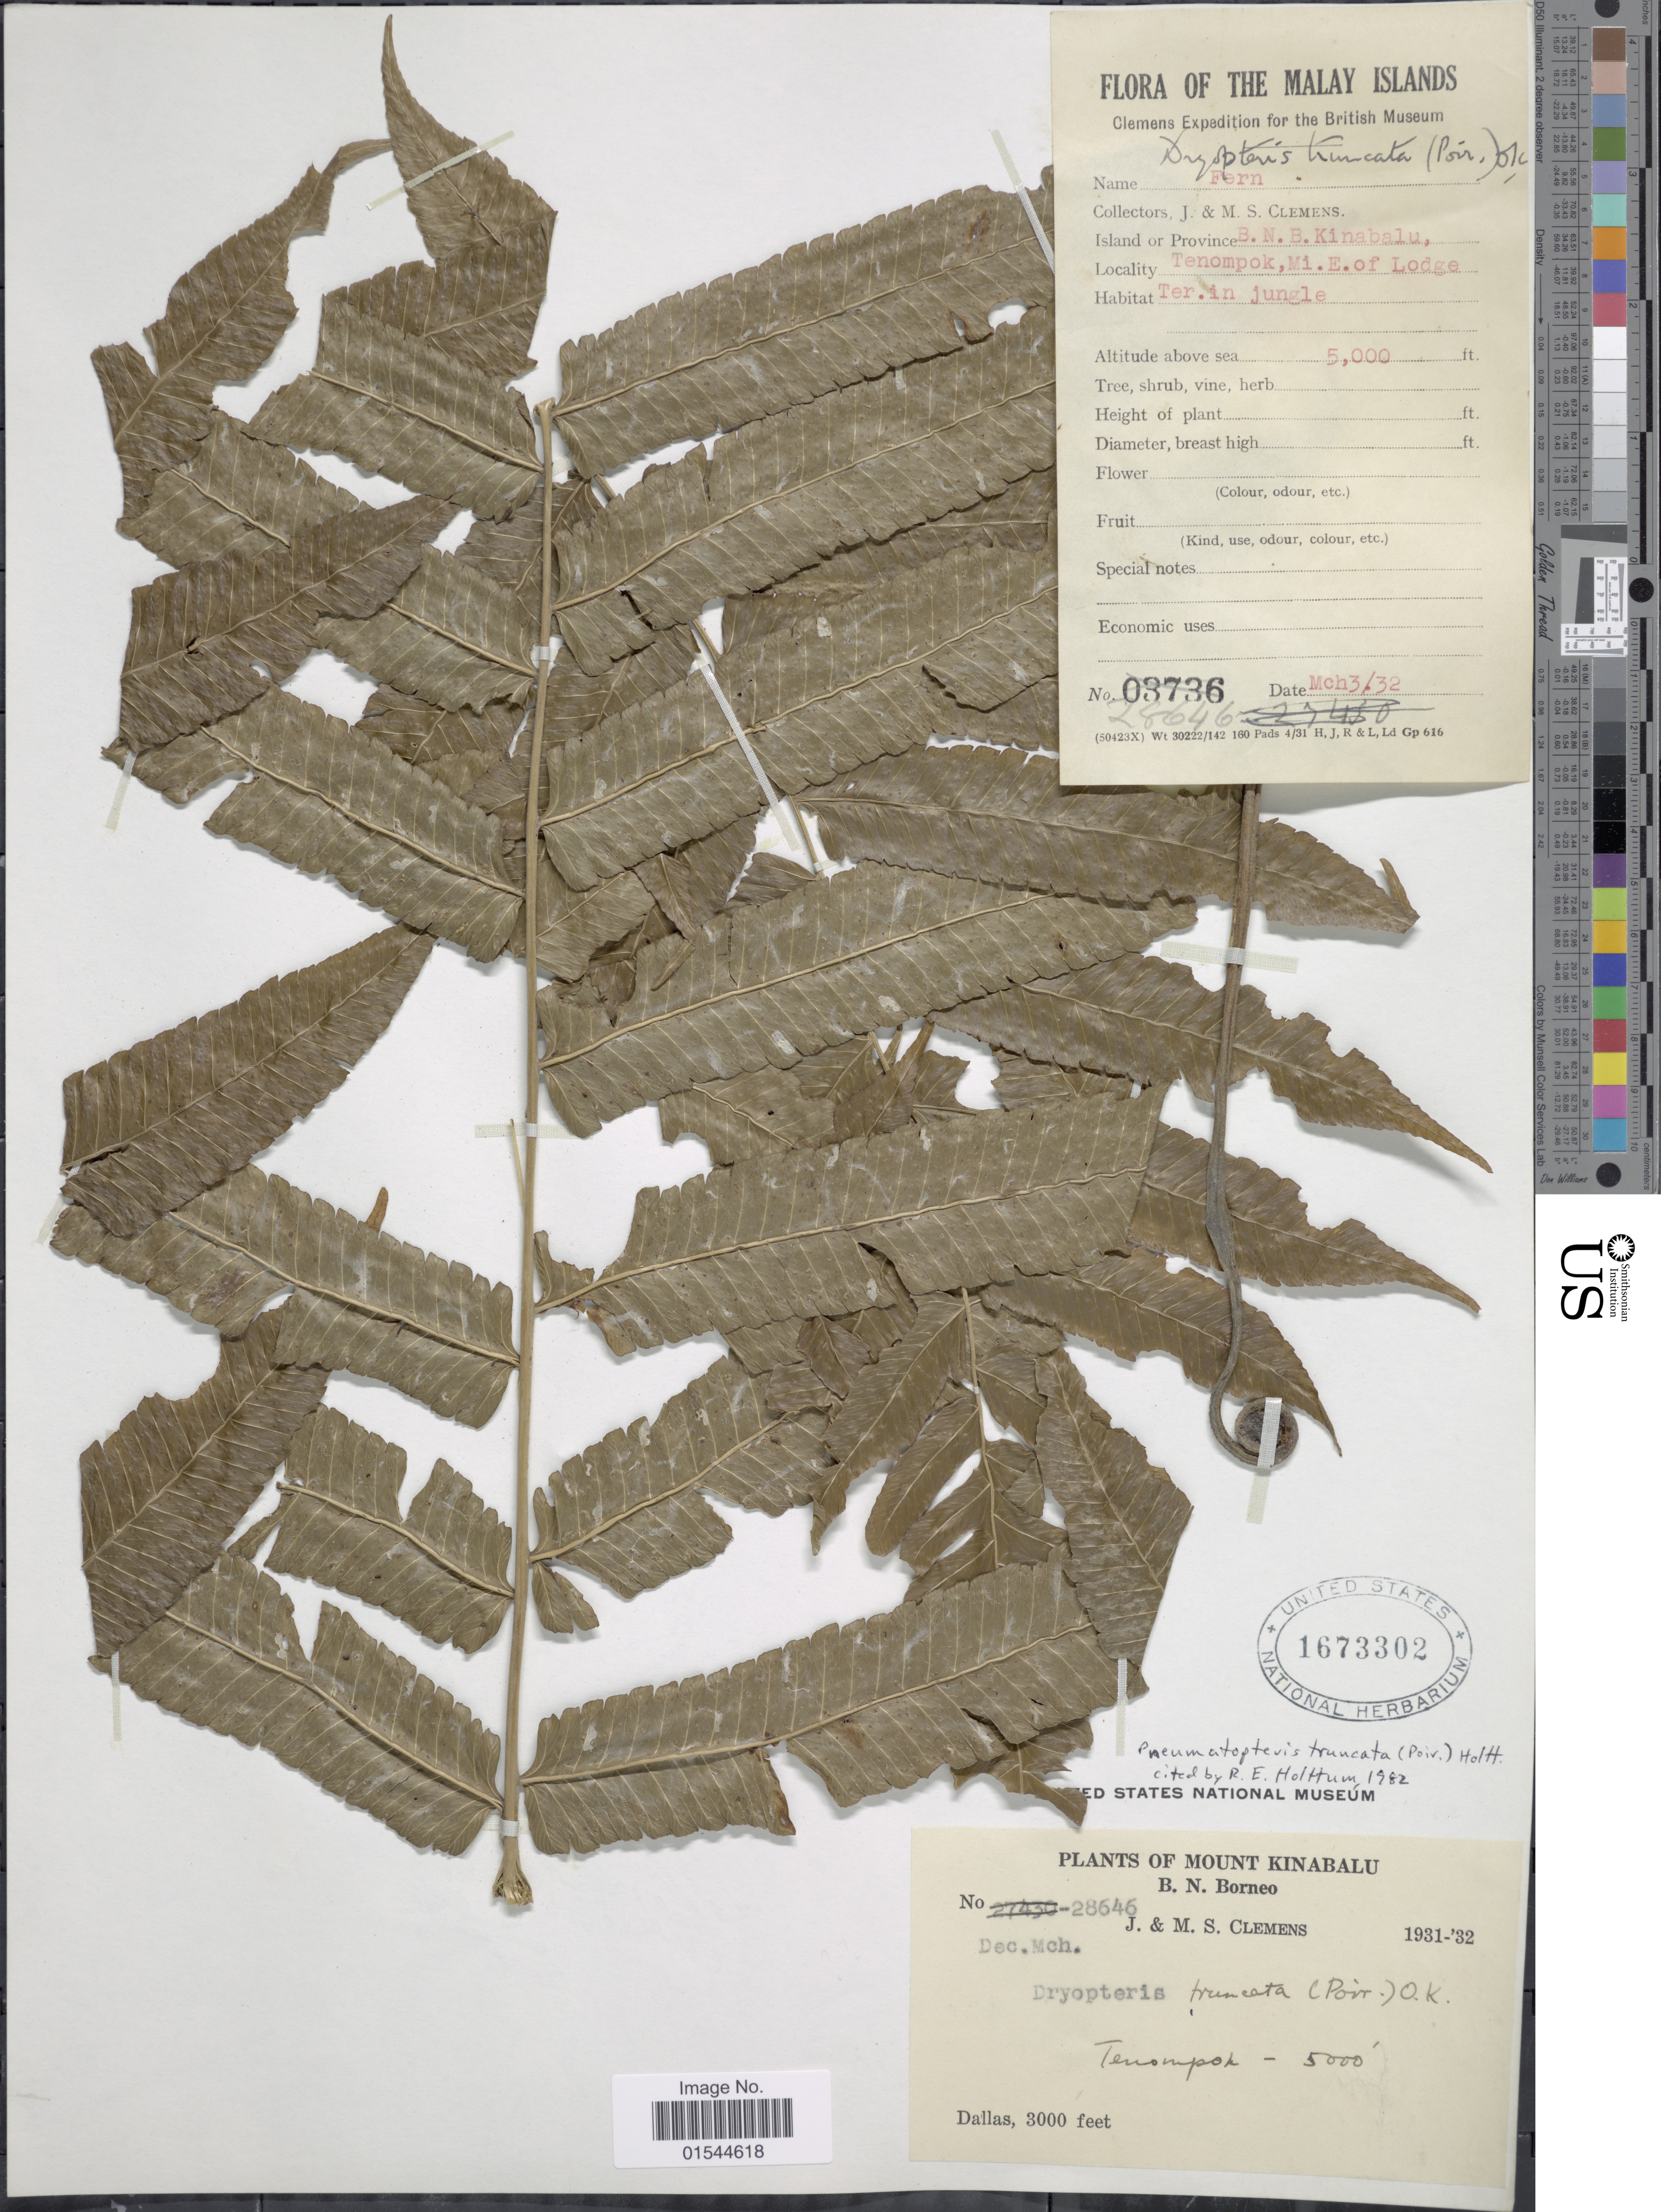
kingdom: Plantae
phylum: Tracheophyta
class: Polypodiopsida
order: Polypodiales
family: Thelypteridaceae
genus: Pneumatopteris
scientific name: Pneumatopteris truncata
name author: (Poir.) Holttum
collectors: J. Clemens & M. S. Clemens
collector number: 28646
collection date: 1932-03-03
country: Malaysia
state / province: Sabah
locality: Malay Islands, B.N.B., Kinabalu, Mi. E. of Lodge Ter. in jungle, Mount Kinabalu, B.N. Borneo, Tenompok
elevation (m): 1524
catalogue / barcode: US 1673302